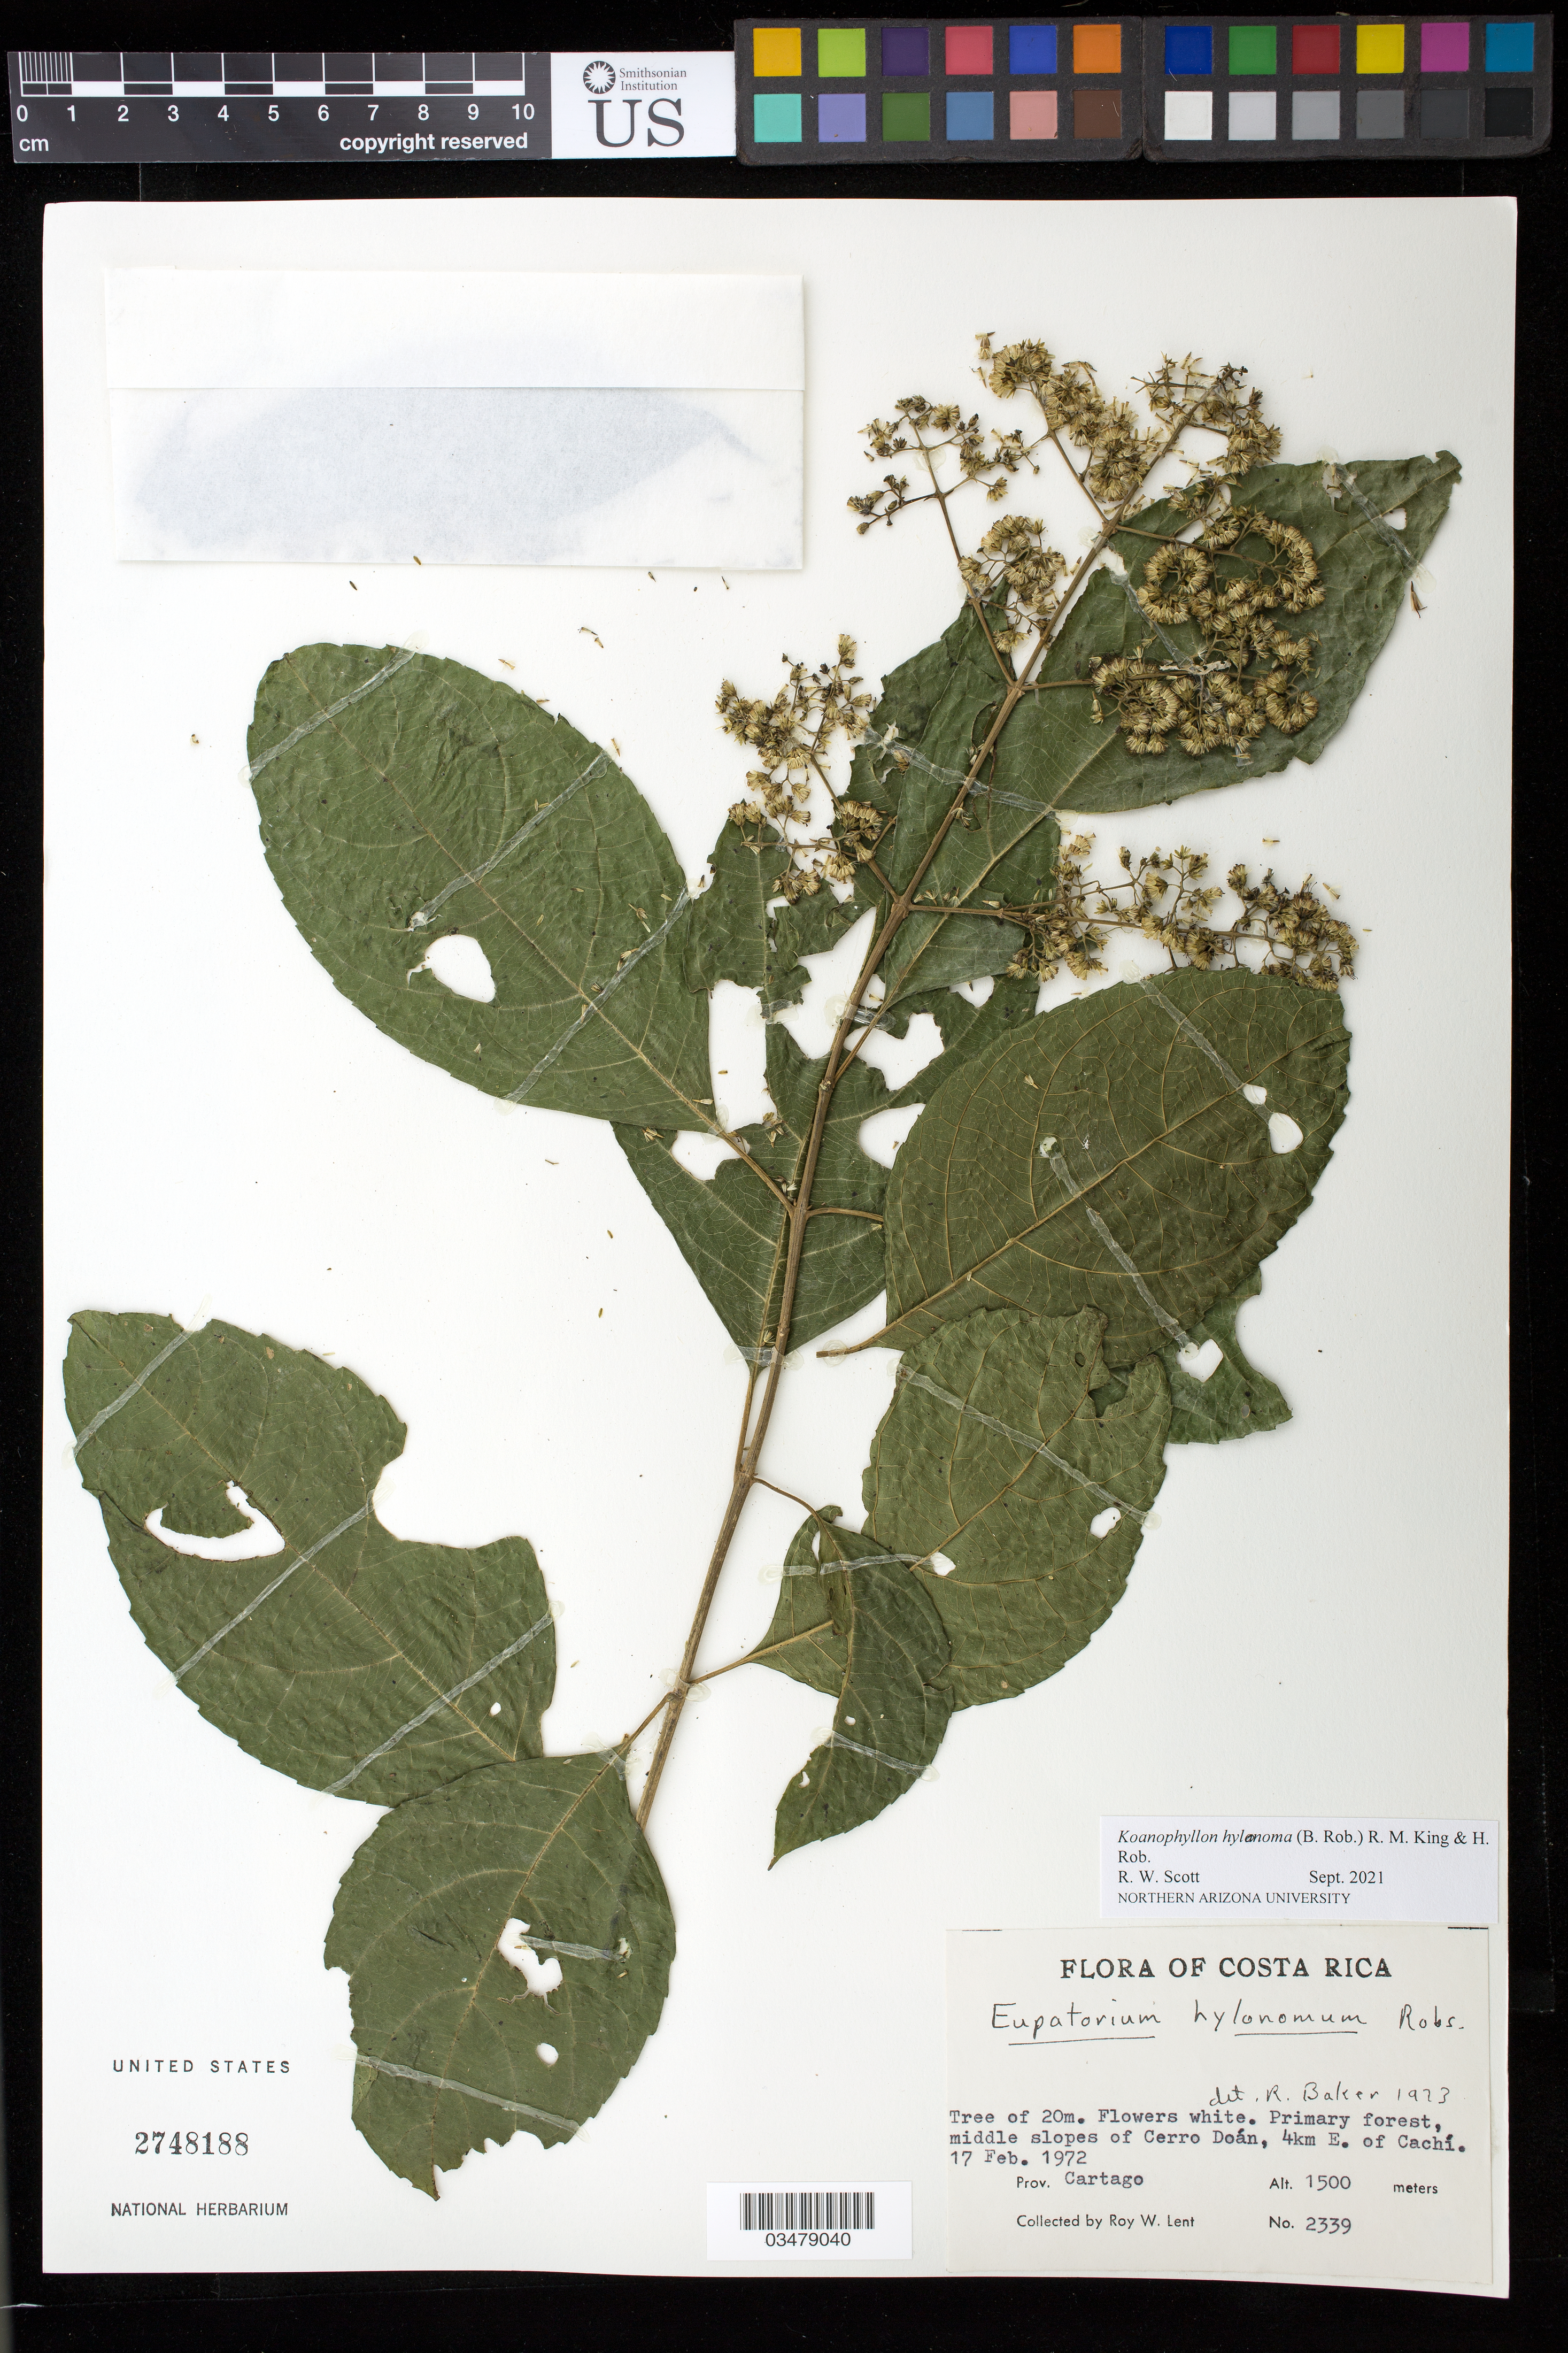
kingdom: Plantae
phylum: Tracheophyta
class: Magnoliopsida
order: Asterales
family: Asteraceae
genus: Koanophyllon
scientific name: Koanophyllon hylonoma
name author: (B.L. Rob.) R.M. King & H. Rob.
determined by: Scott, R. W.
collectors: R. W. Lent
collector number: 2339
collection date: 1972-02-17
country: Costa Rica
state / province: Cartago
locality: Primary forest, middle slopes of Cerro Doán, 4km E. of Cachí.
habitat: Primary forest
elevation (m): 1500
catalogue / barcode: US 2748188